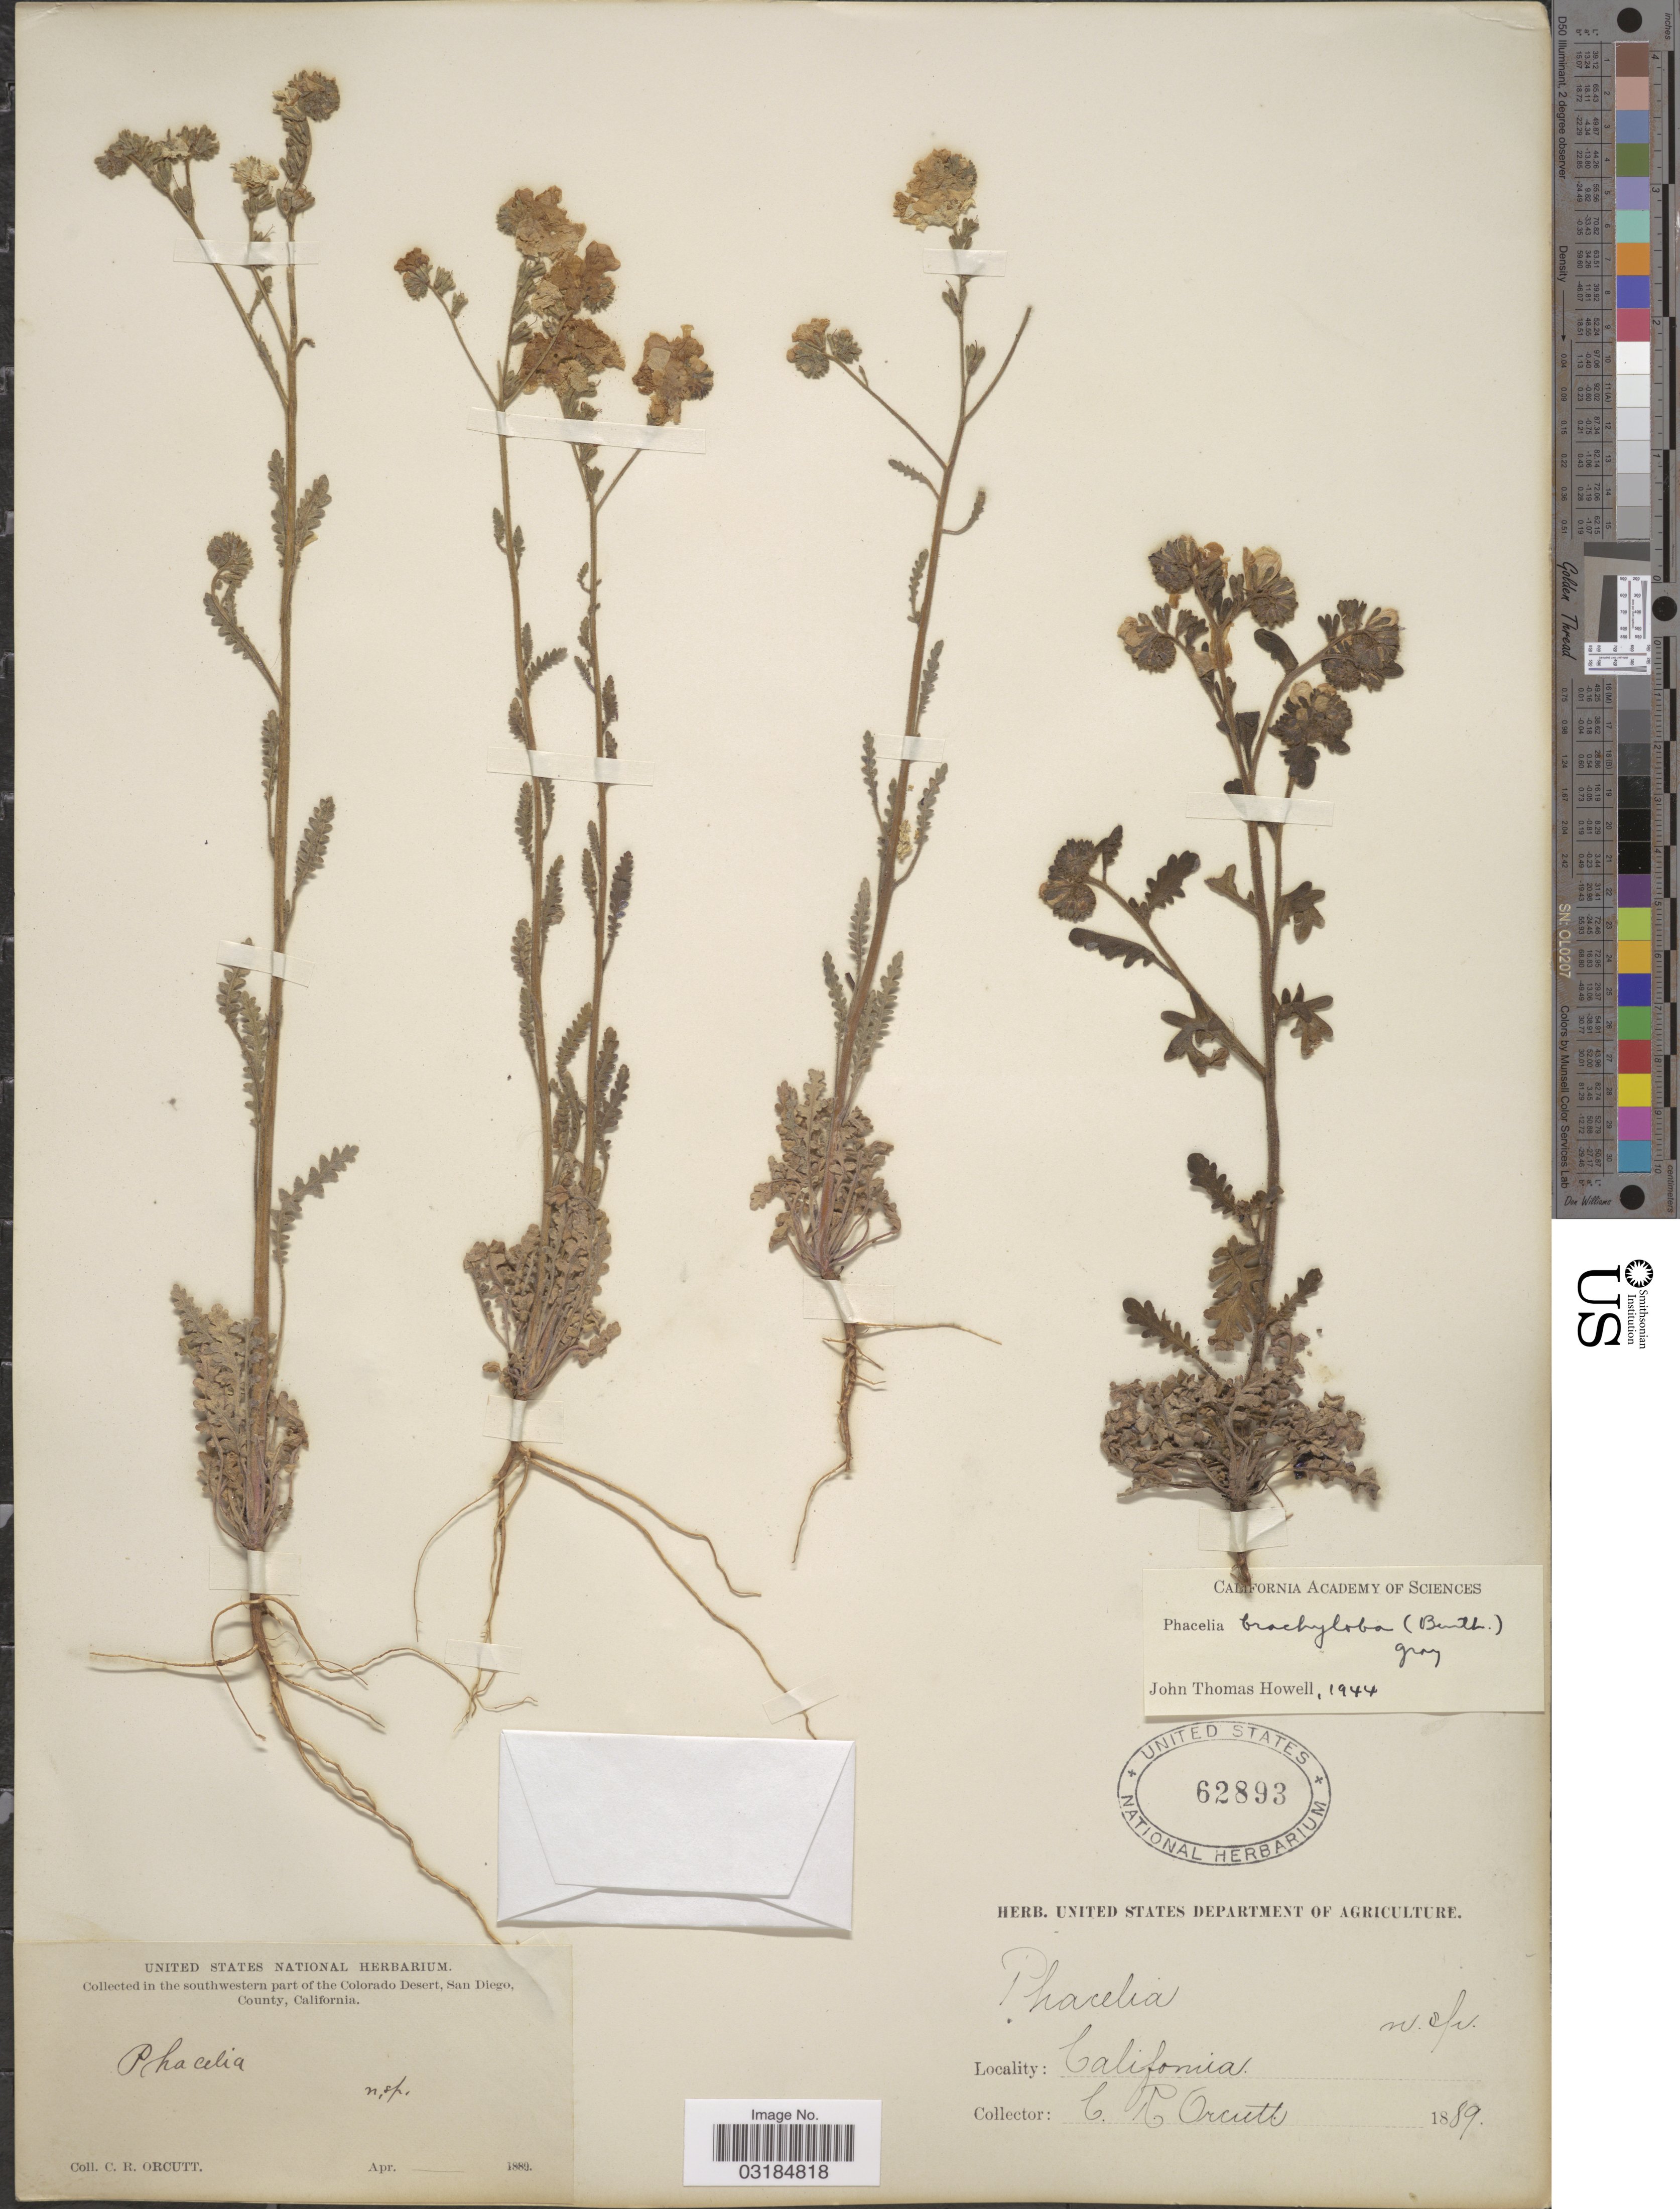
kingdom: Plantae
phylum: Tracheophyta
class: Magnoliopsida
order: Boraginales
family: Hydrophyllaceae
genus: Phacelia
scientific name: Phacelia brachyloba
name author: (Benth.) A. Gray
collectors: C. R. Orcutt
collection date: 1889-04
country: United States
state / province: California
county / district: San Diego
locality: In the southwestern part of the Colorado Desert, San Diego County, California.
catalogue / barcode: US 62893